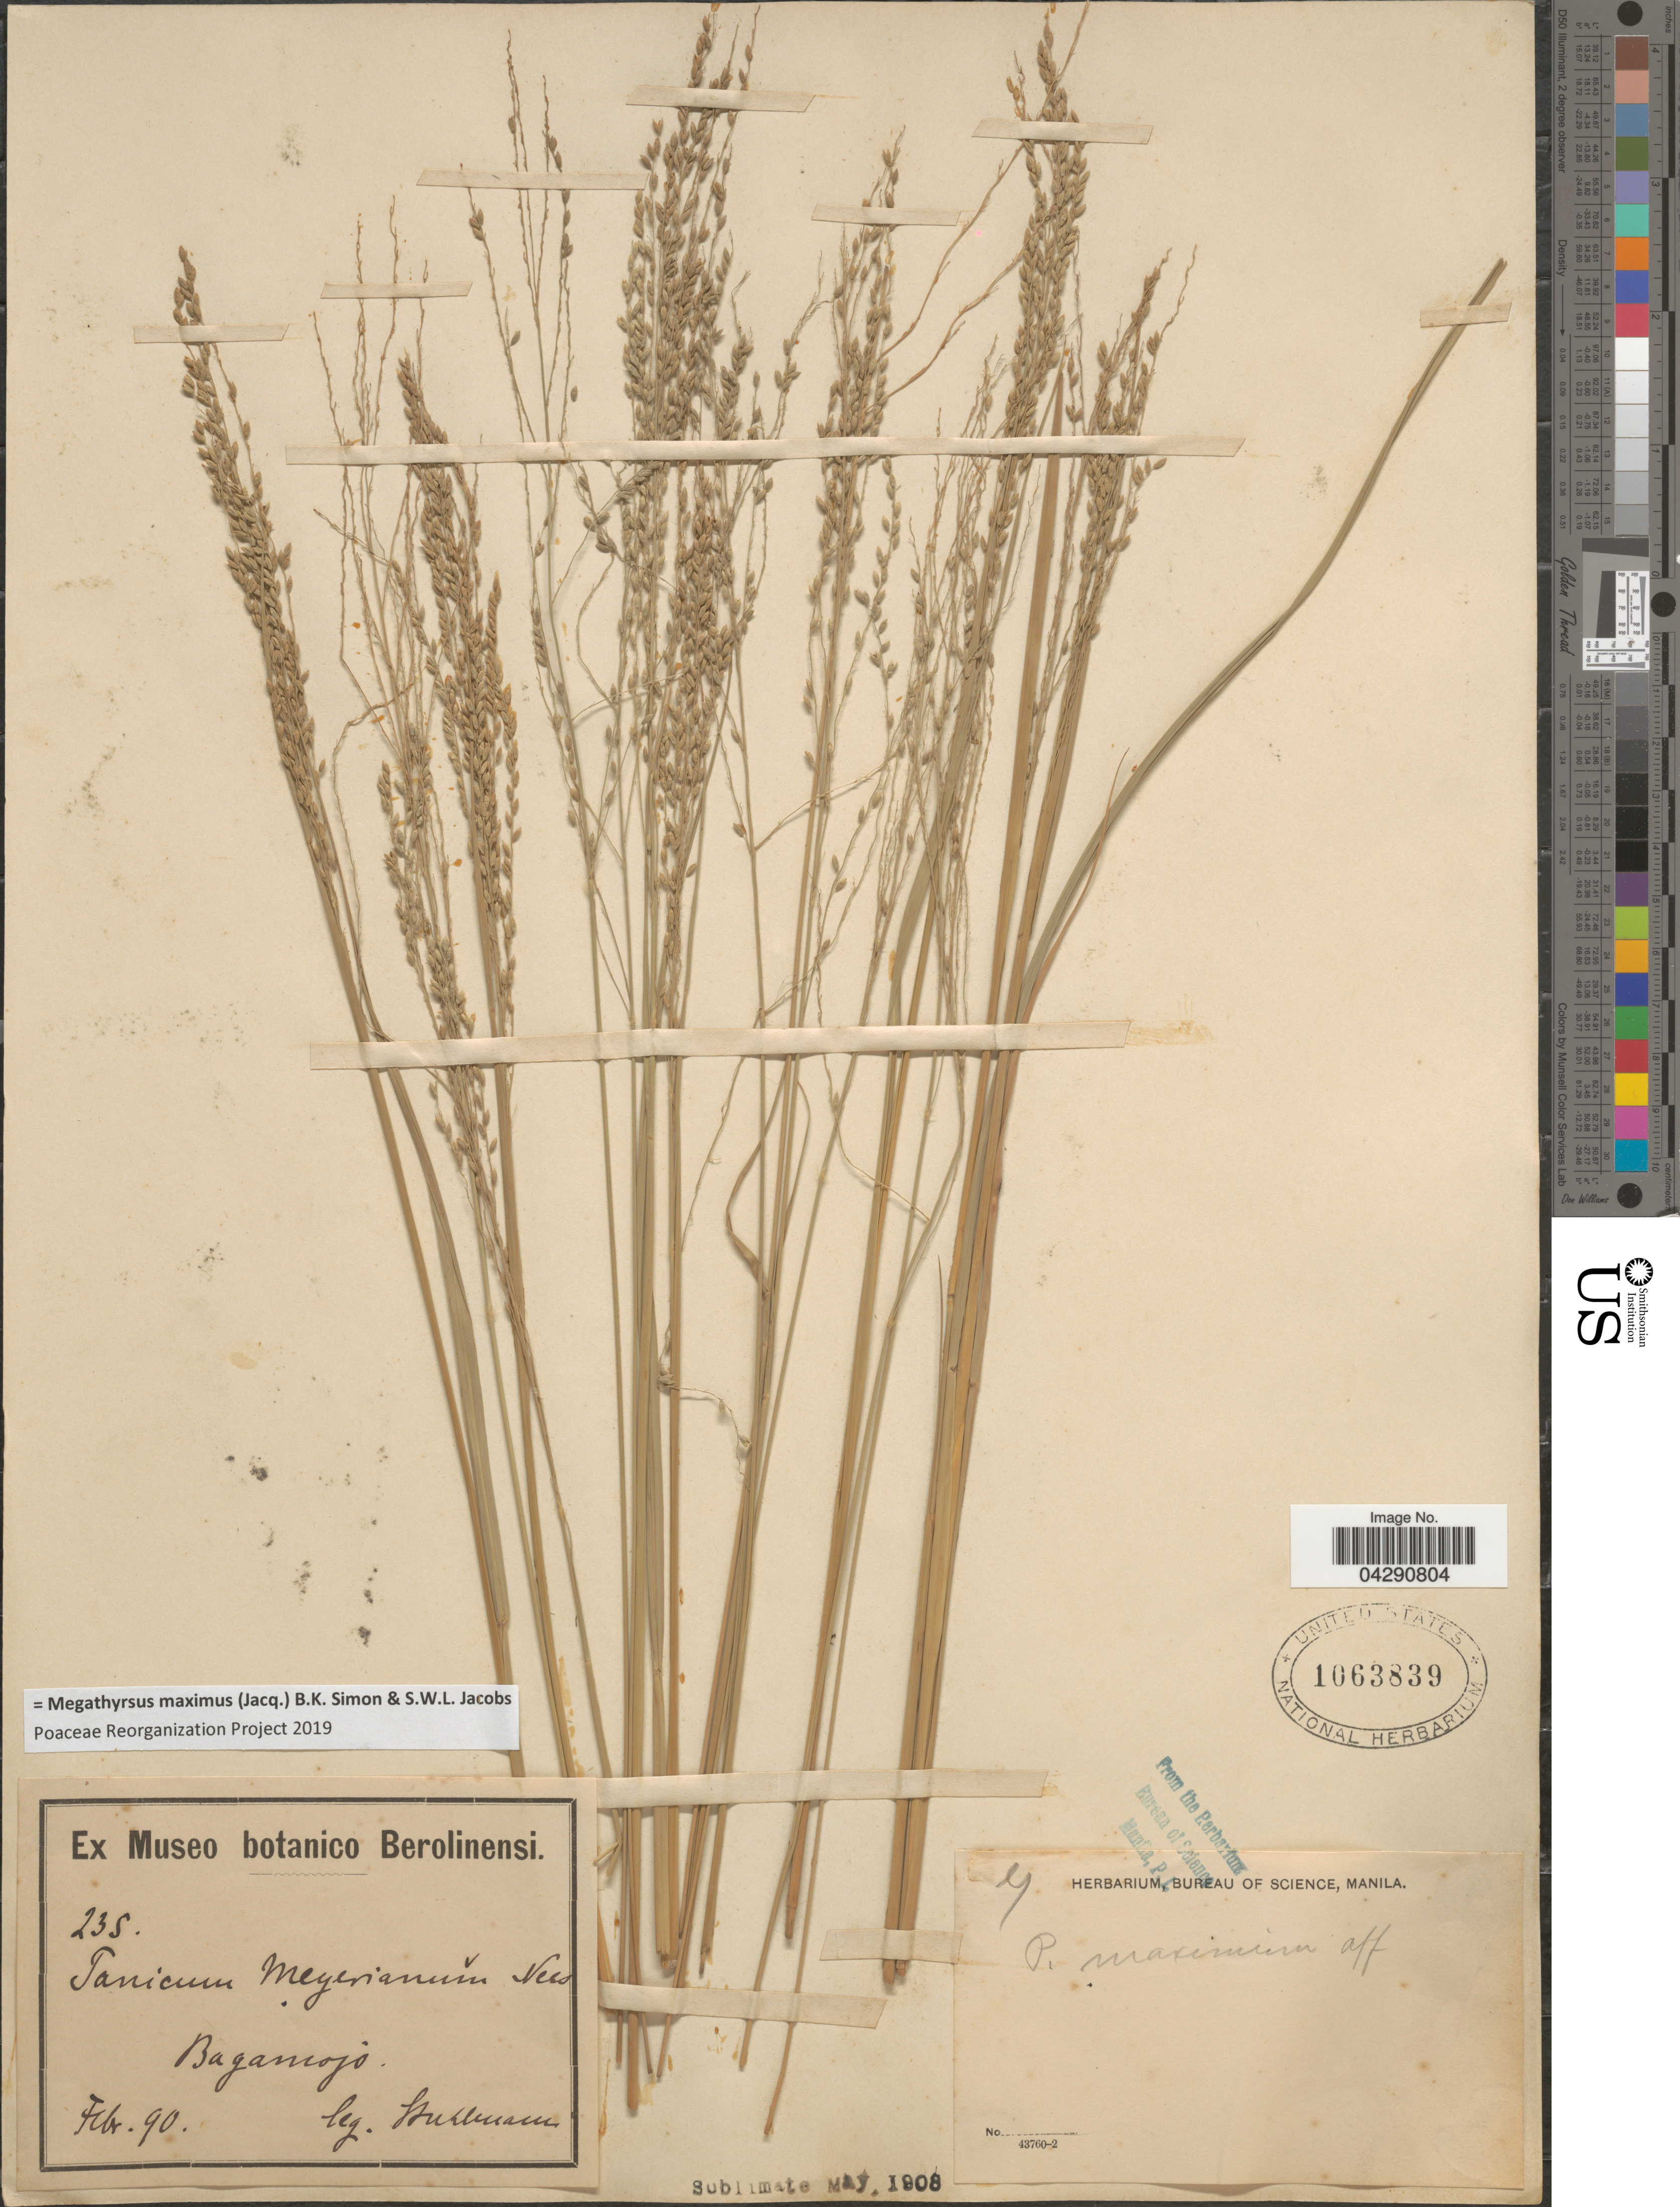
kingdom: Plantae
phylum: Tracheophyta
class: Liliopsida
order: Poales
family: Poaceae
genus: Megathyrsus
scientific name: Megathyrsus maximus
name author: (Jacq.) B.K. Simon & S.W.L. Jacobs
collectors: -. Stuhlmann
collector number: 235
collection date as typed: Transcribed d/m/y: /2/90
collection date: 1890-02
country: Tanzania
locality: Bagamojo.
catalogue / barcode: US 1063839